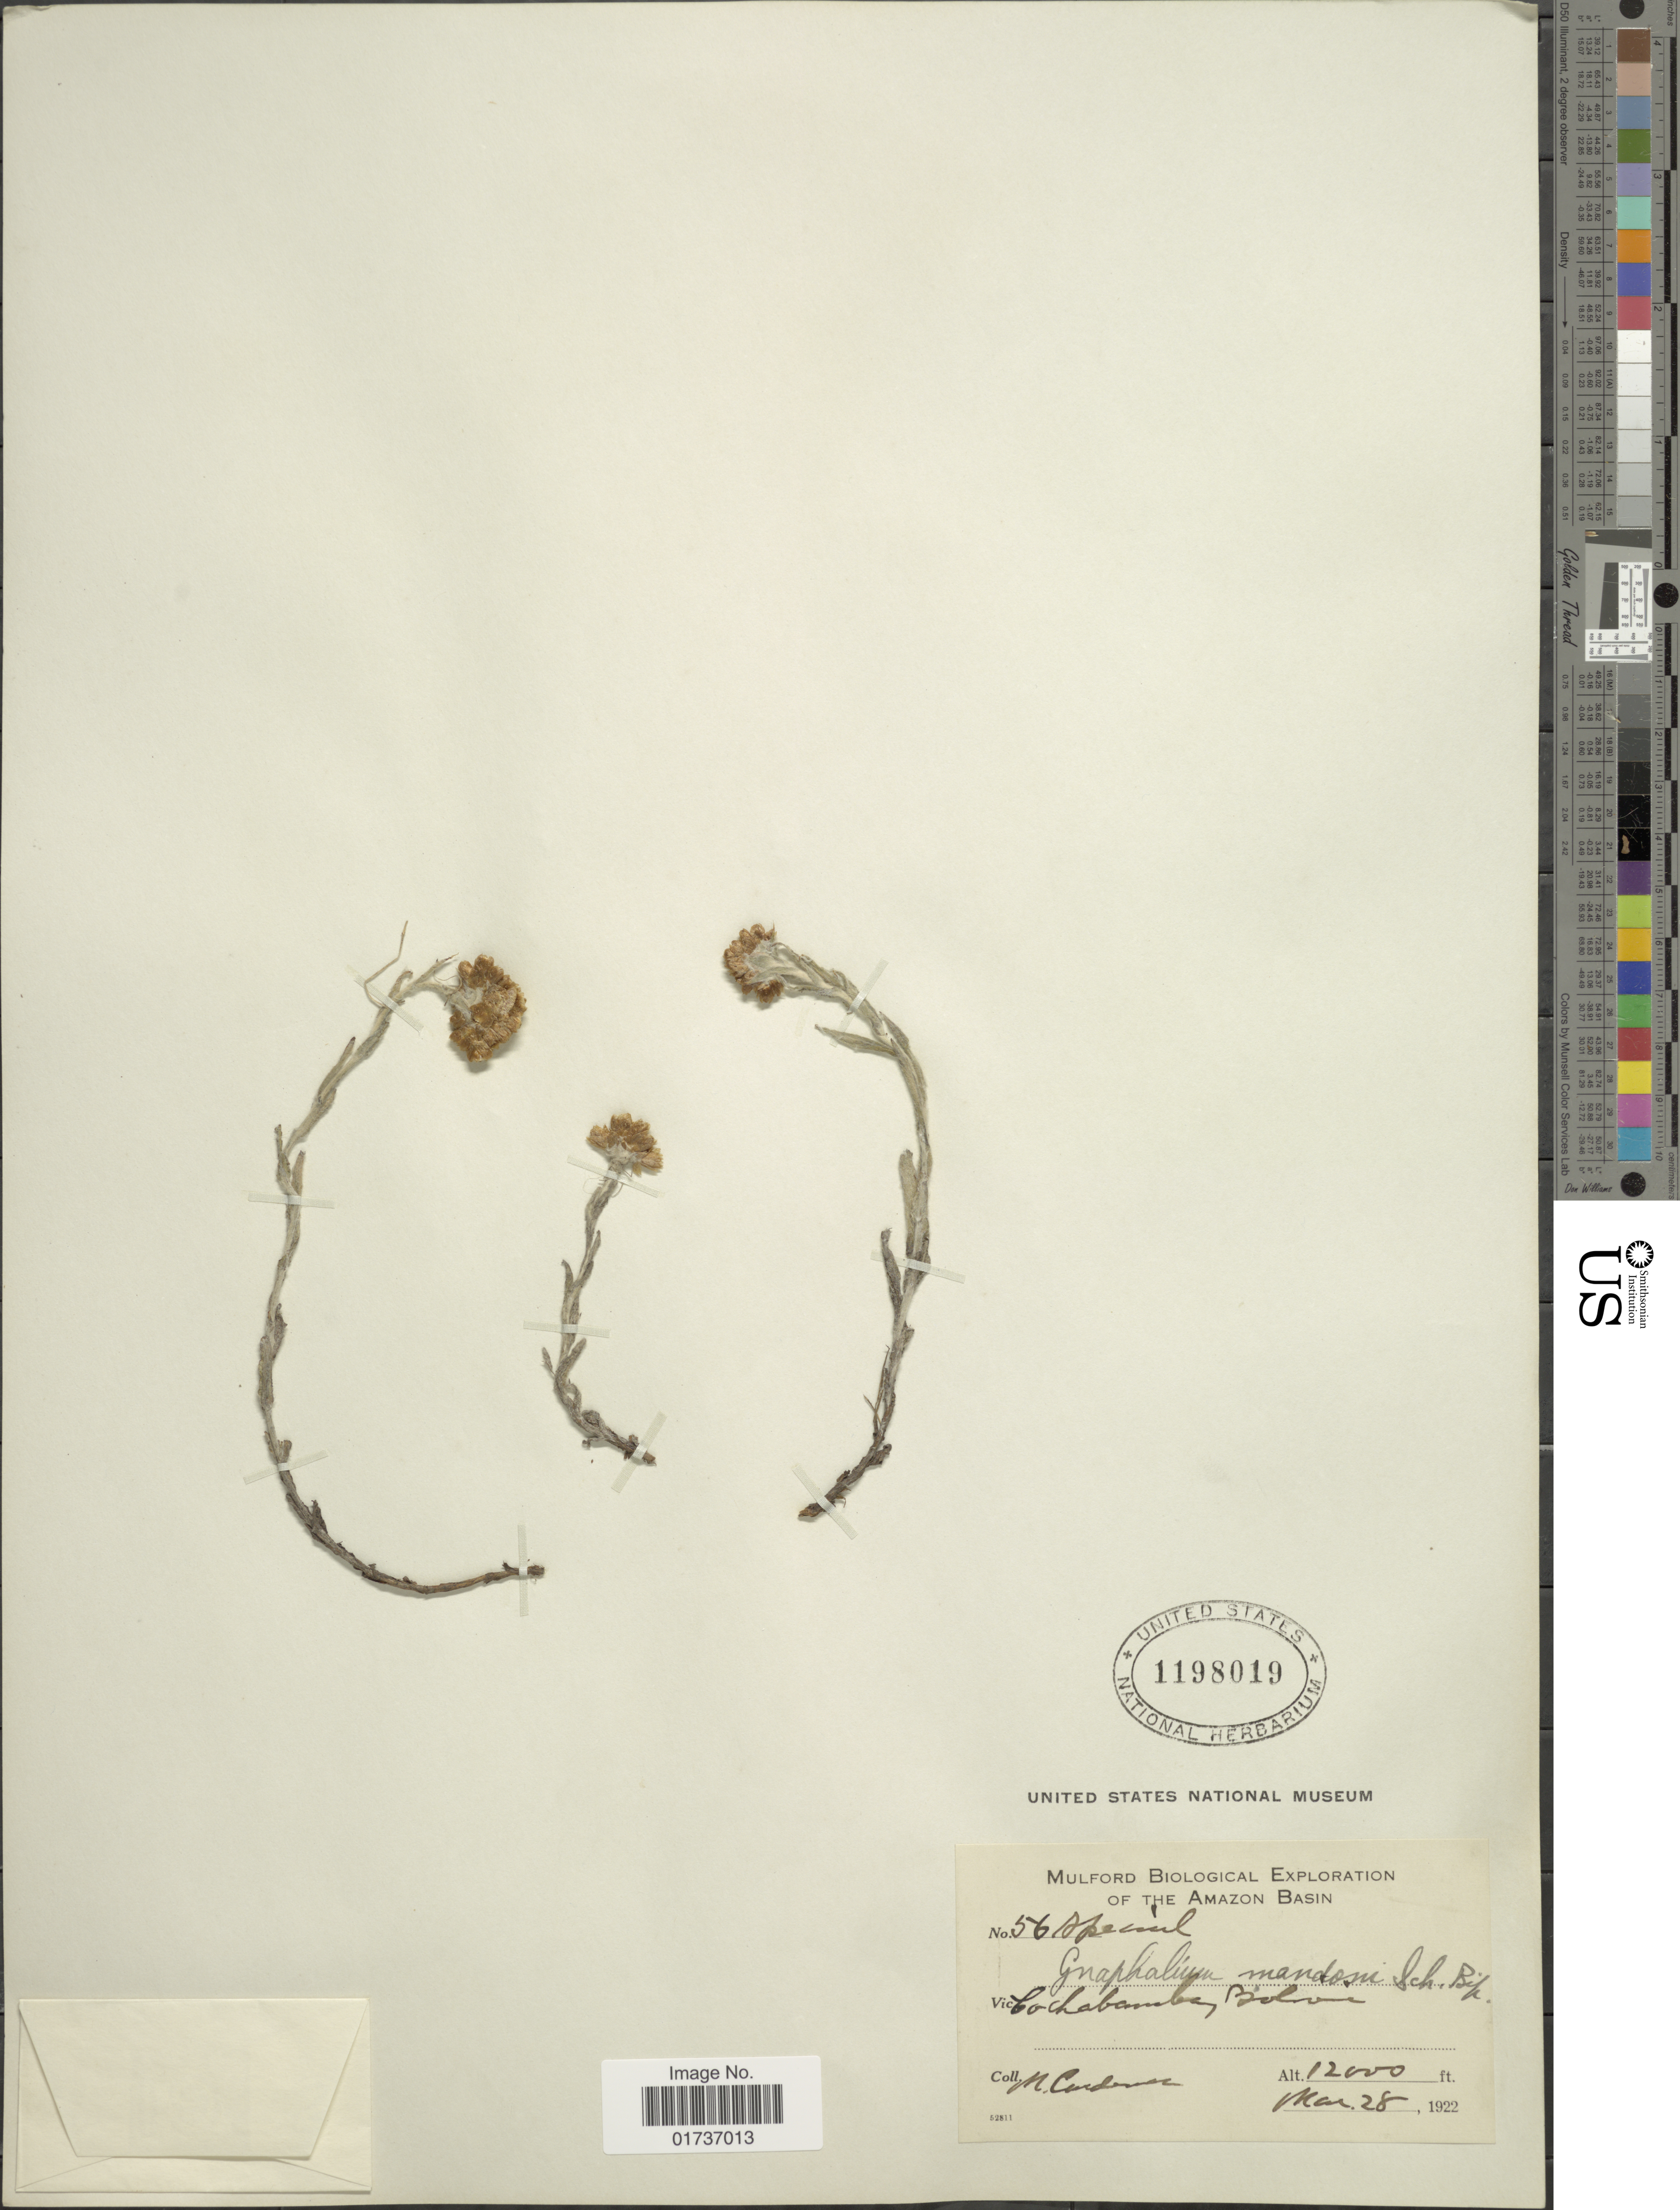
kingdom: Plantae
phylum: Tracheophyta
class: Magnoliopsida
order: Asterales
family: Asteraceae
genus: Gnaphalium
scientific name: Gnaphalium melanosphaeroides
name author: Sch. Bip. & Wedd.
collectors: M. Cárdenas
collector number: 56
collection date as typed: Mar. 28, 1922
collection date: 1922-03-28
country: Bolivia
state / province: Cochabamba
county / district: Cercado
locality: Cochabamba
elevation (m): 3658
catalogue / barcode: US 1198019